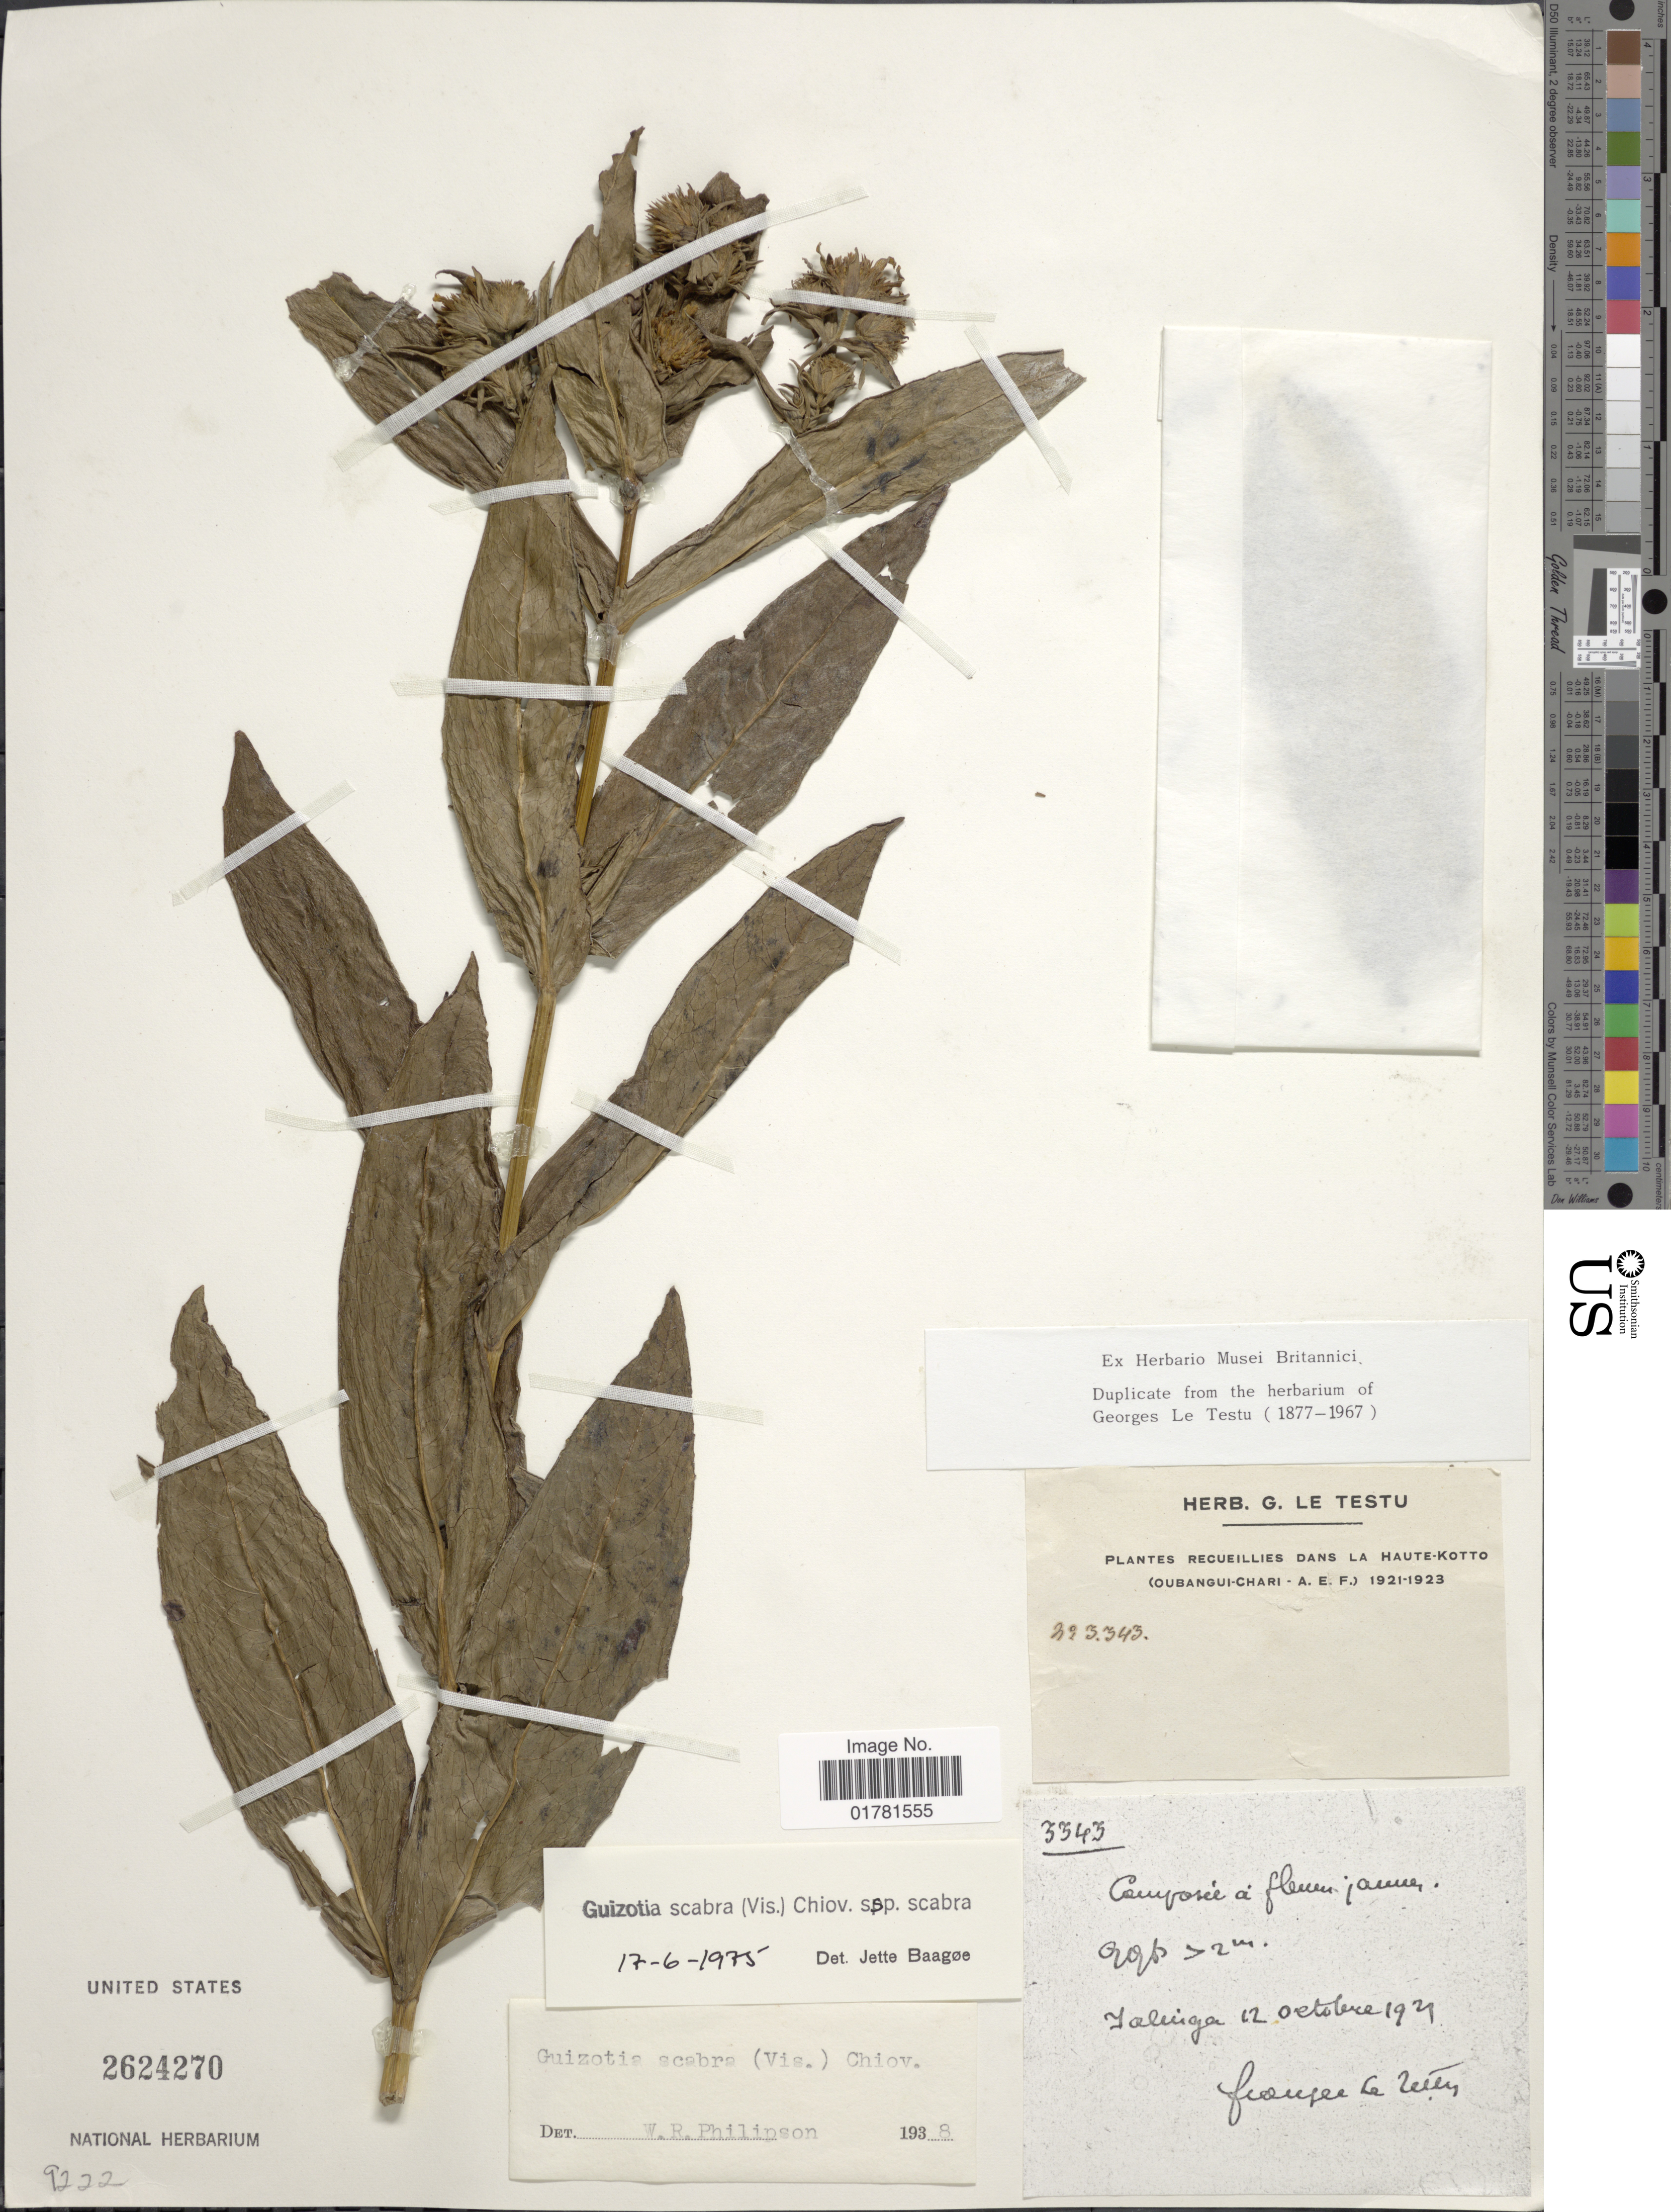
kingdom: Plantae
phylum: Tracheophyta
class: Magnoliopsida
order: Asterales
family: Asteraceae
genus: Guizotia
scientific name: Guizotia scabra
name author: Chiov.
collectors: ex herb. Le Testu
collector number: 3343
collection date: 1921-10-12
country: Central African Republic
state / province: Haute-Kotto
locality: Recueillies dans La Haute-Kotto (Oubangui-Chari) Yal [illegible text]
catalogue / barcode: US 2624270